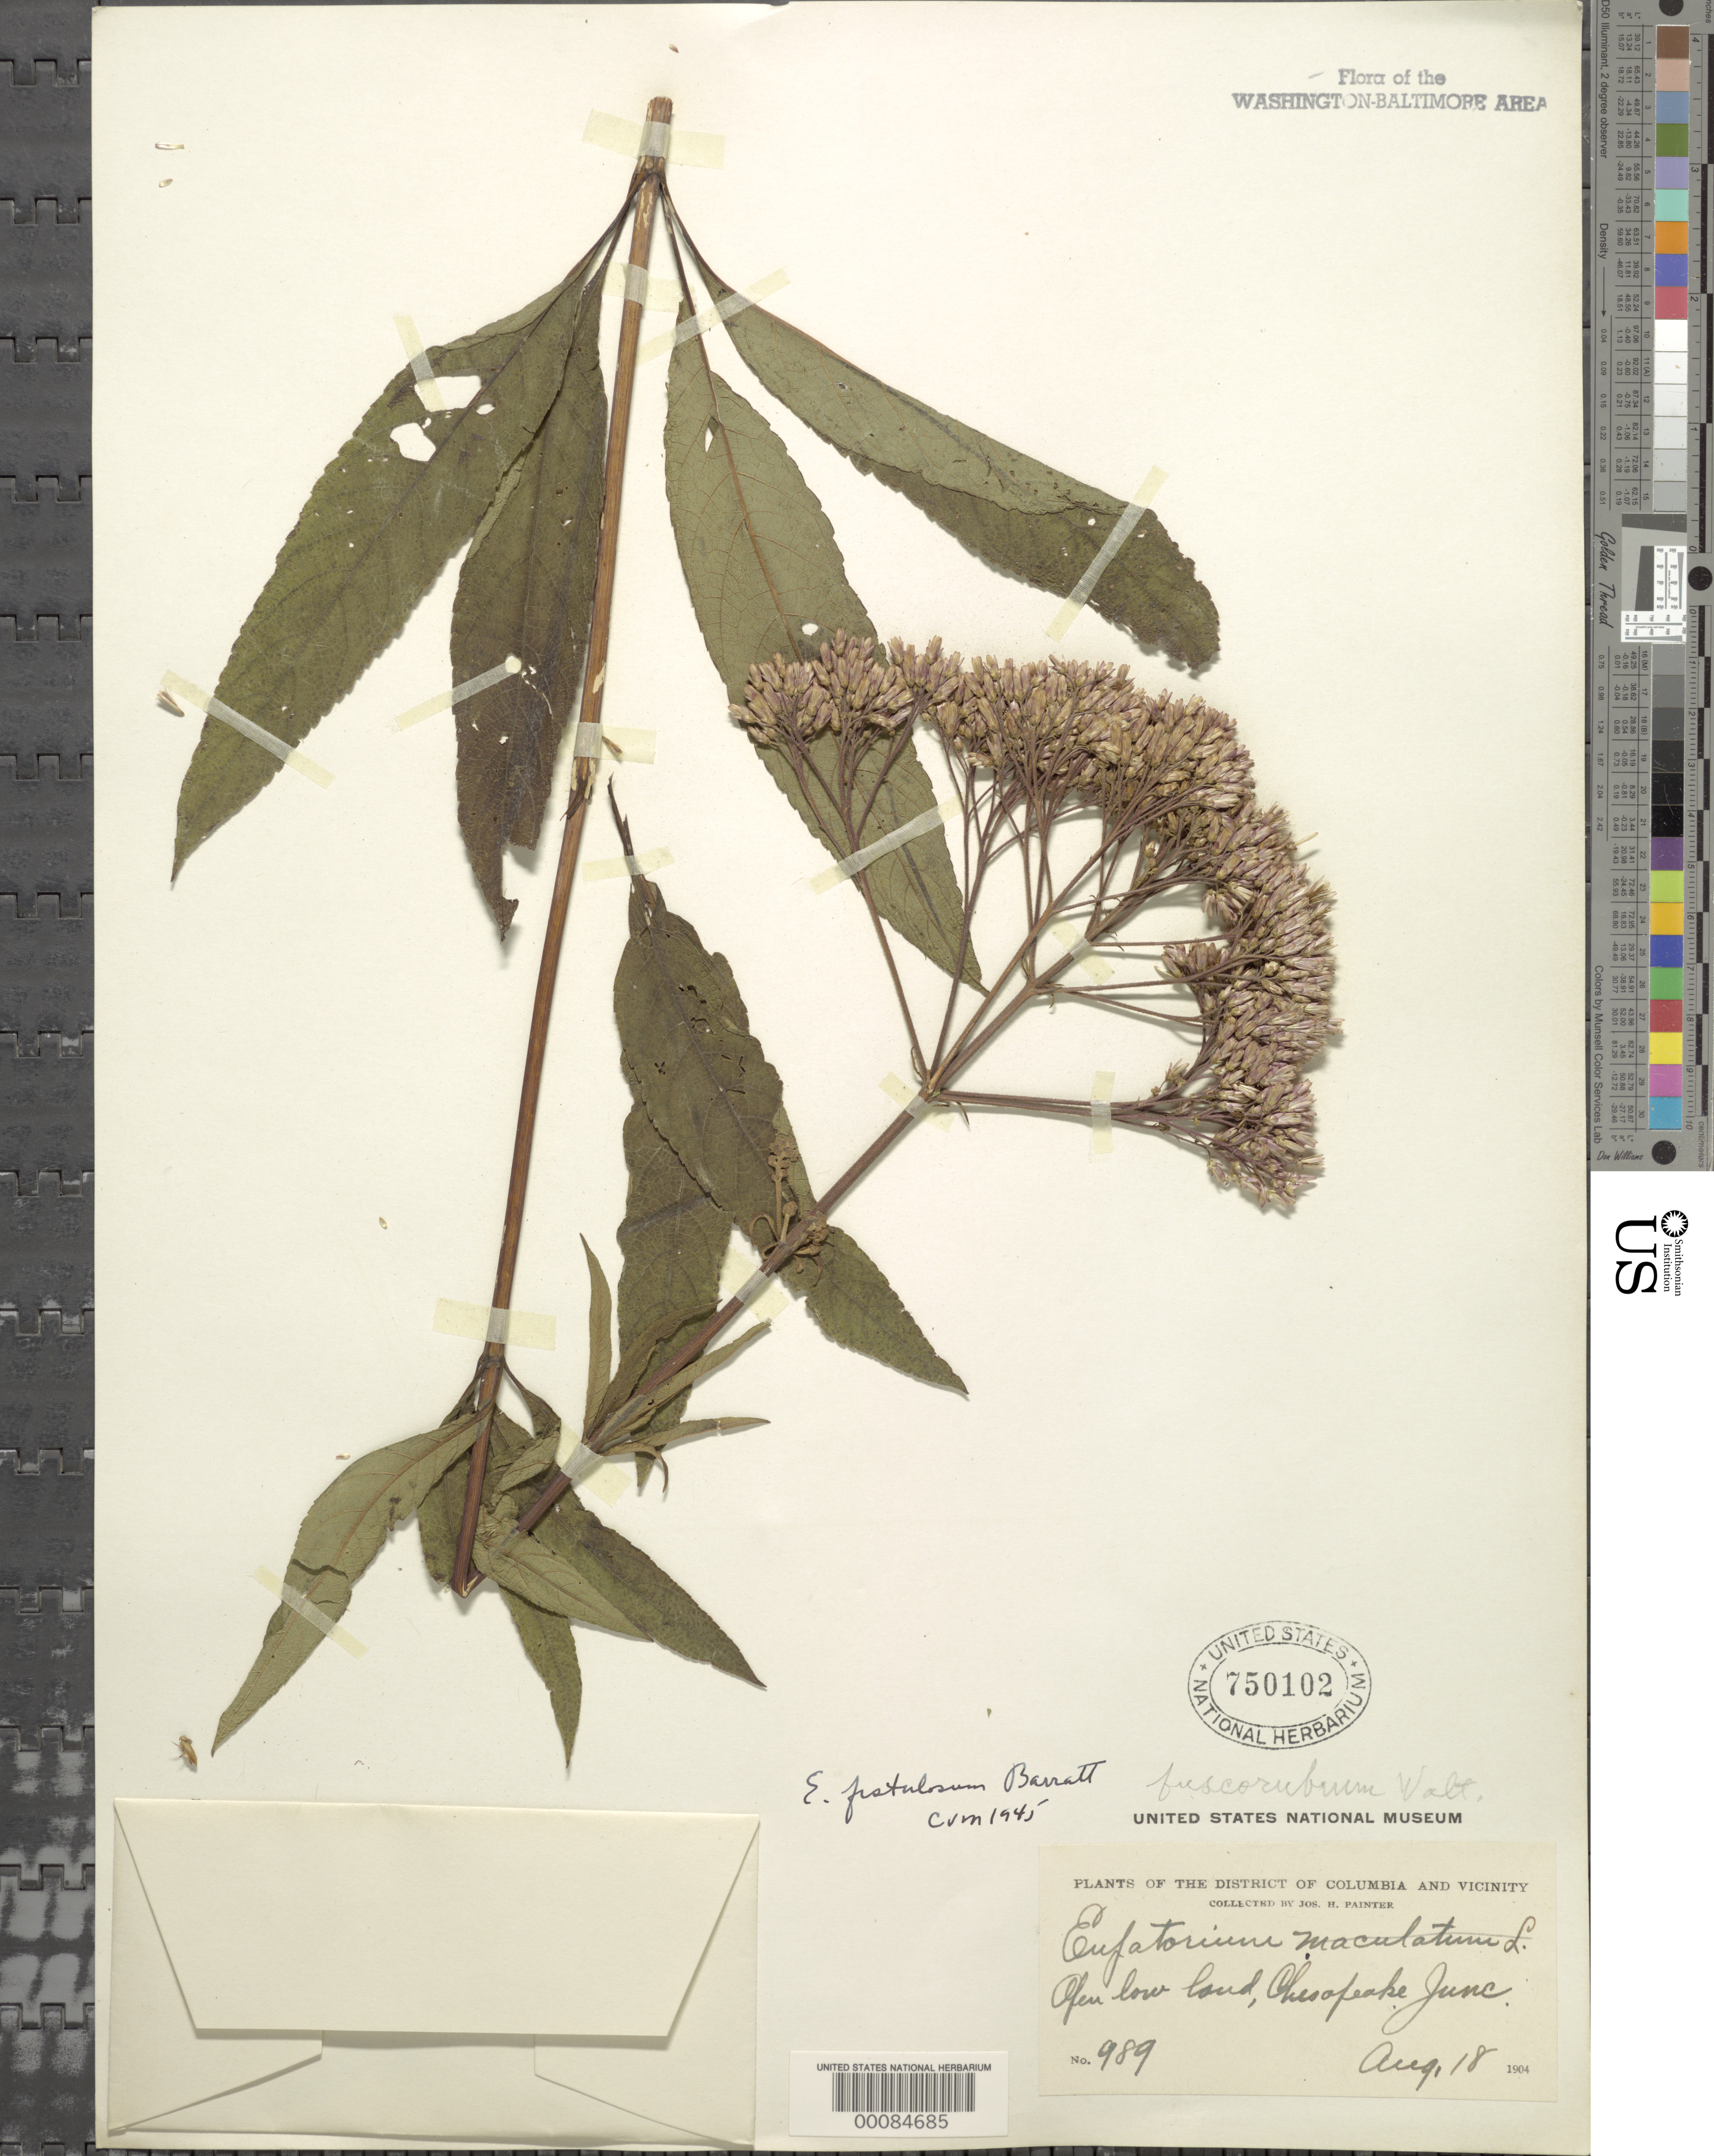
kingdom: Plantae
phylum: Tracheophyta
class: Magnoliopsida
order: Asterales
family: Asteraceae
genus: Eupatorium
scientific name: Eupatorium fistulosum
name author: Barratt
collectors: J. H. Painter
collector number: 989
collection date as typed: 18 Aug 1904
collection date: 1904-08-18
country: United States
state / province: Maryland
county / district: Prince George's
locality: Chesapeake junction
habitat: Open lowland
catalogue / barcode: US 750102